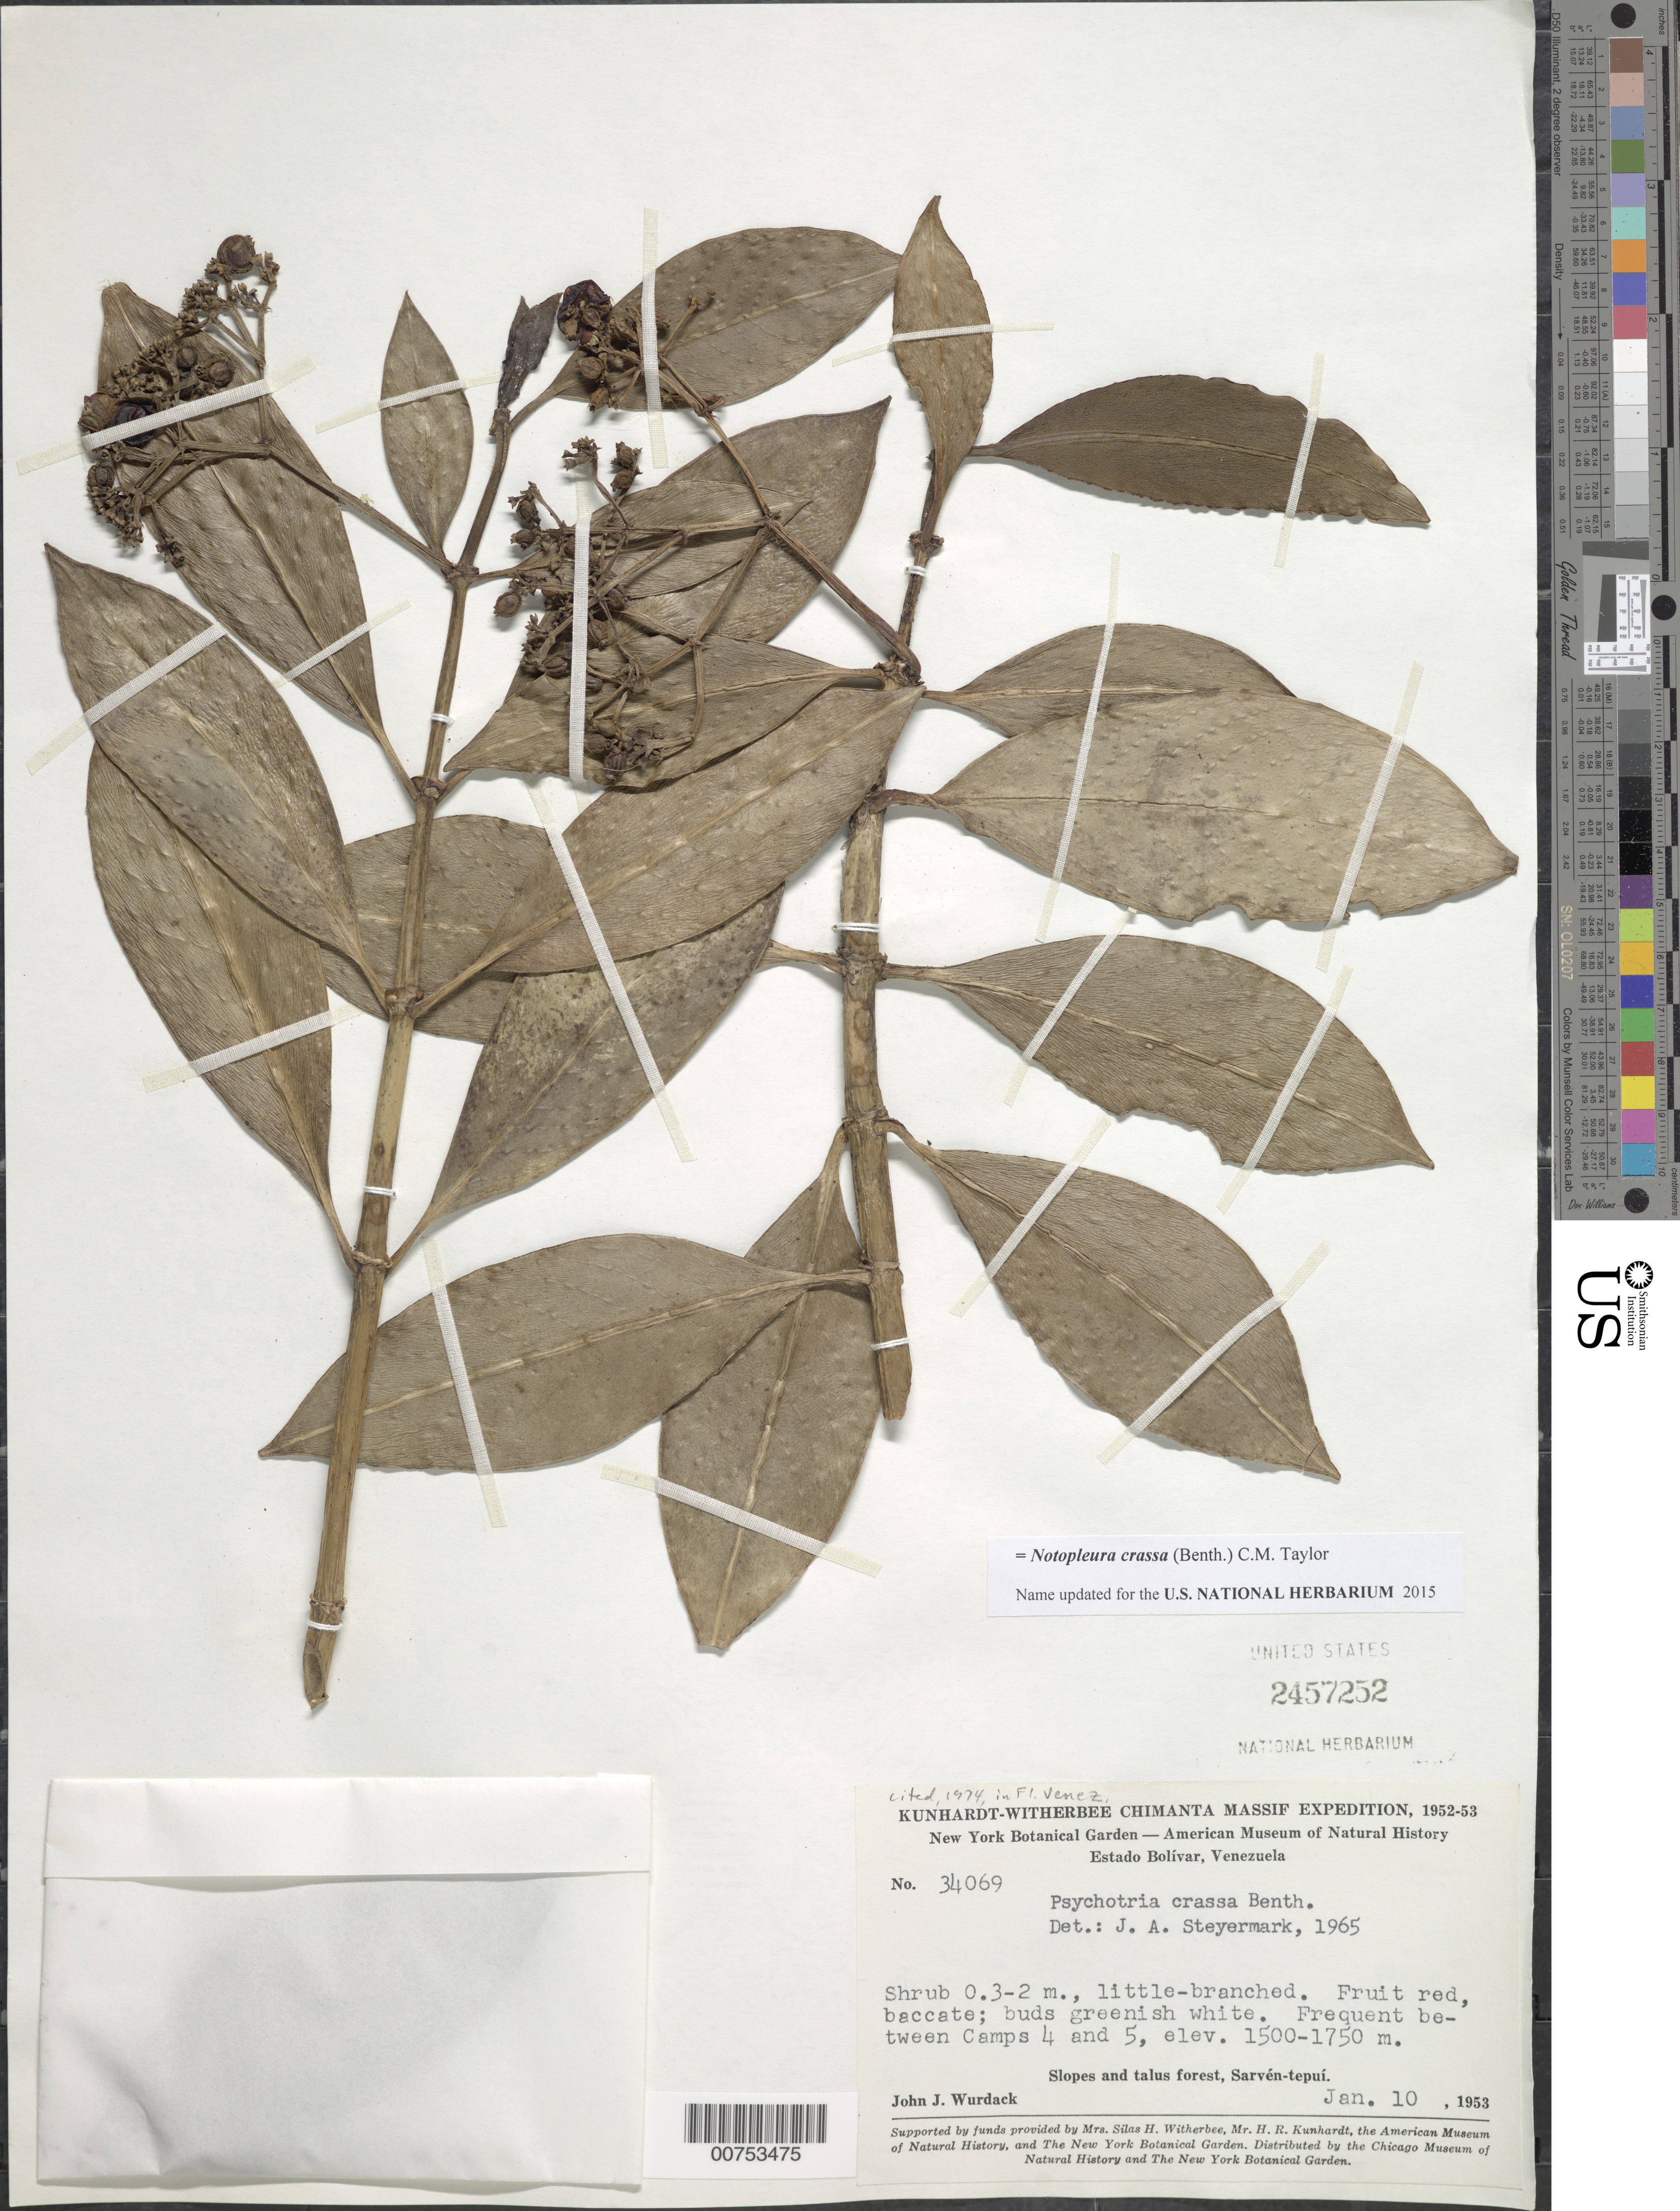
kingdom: Plantae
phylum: Tracheophyta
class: Magnoliopsida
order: Gentianales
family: Rubiaceae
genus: Psychotria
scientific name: Psychotria crassa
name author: Benth.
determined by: Steyermark, Julian A., (VEN)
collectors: J. J. Wurdack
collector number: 34069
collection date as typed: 10-Jan-53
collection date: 1953-01-10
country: Venezuela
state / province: Bolívar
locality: Sarvén-tepuí, between Camps 4 & 5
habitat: Slopes and talus forest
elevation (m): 1500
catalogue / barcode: US 2457252